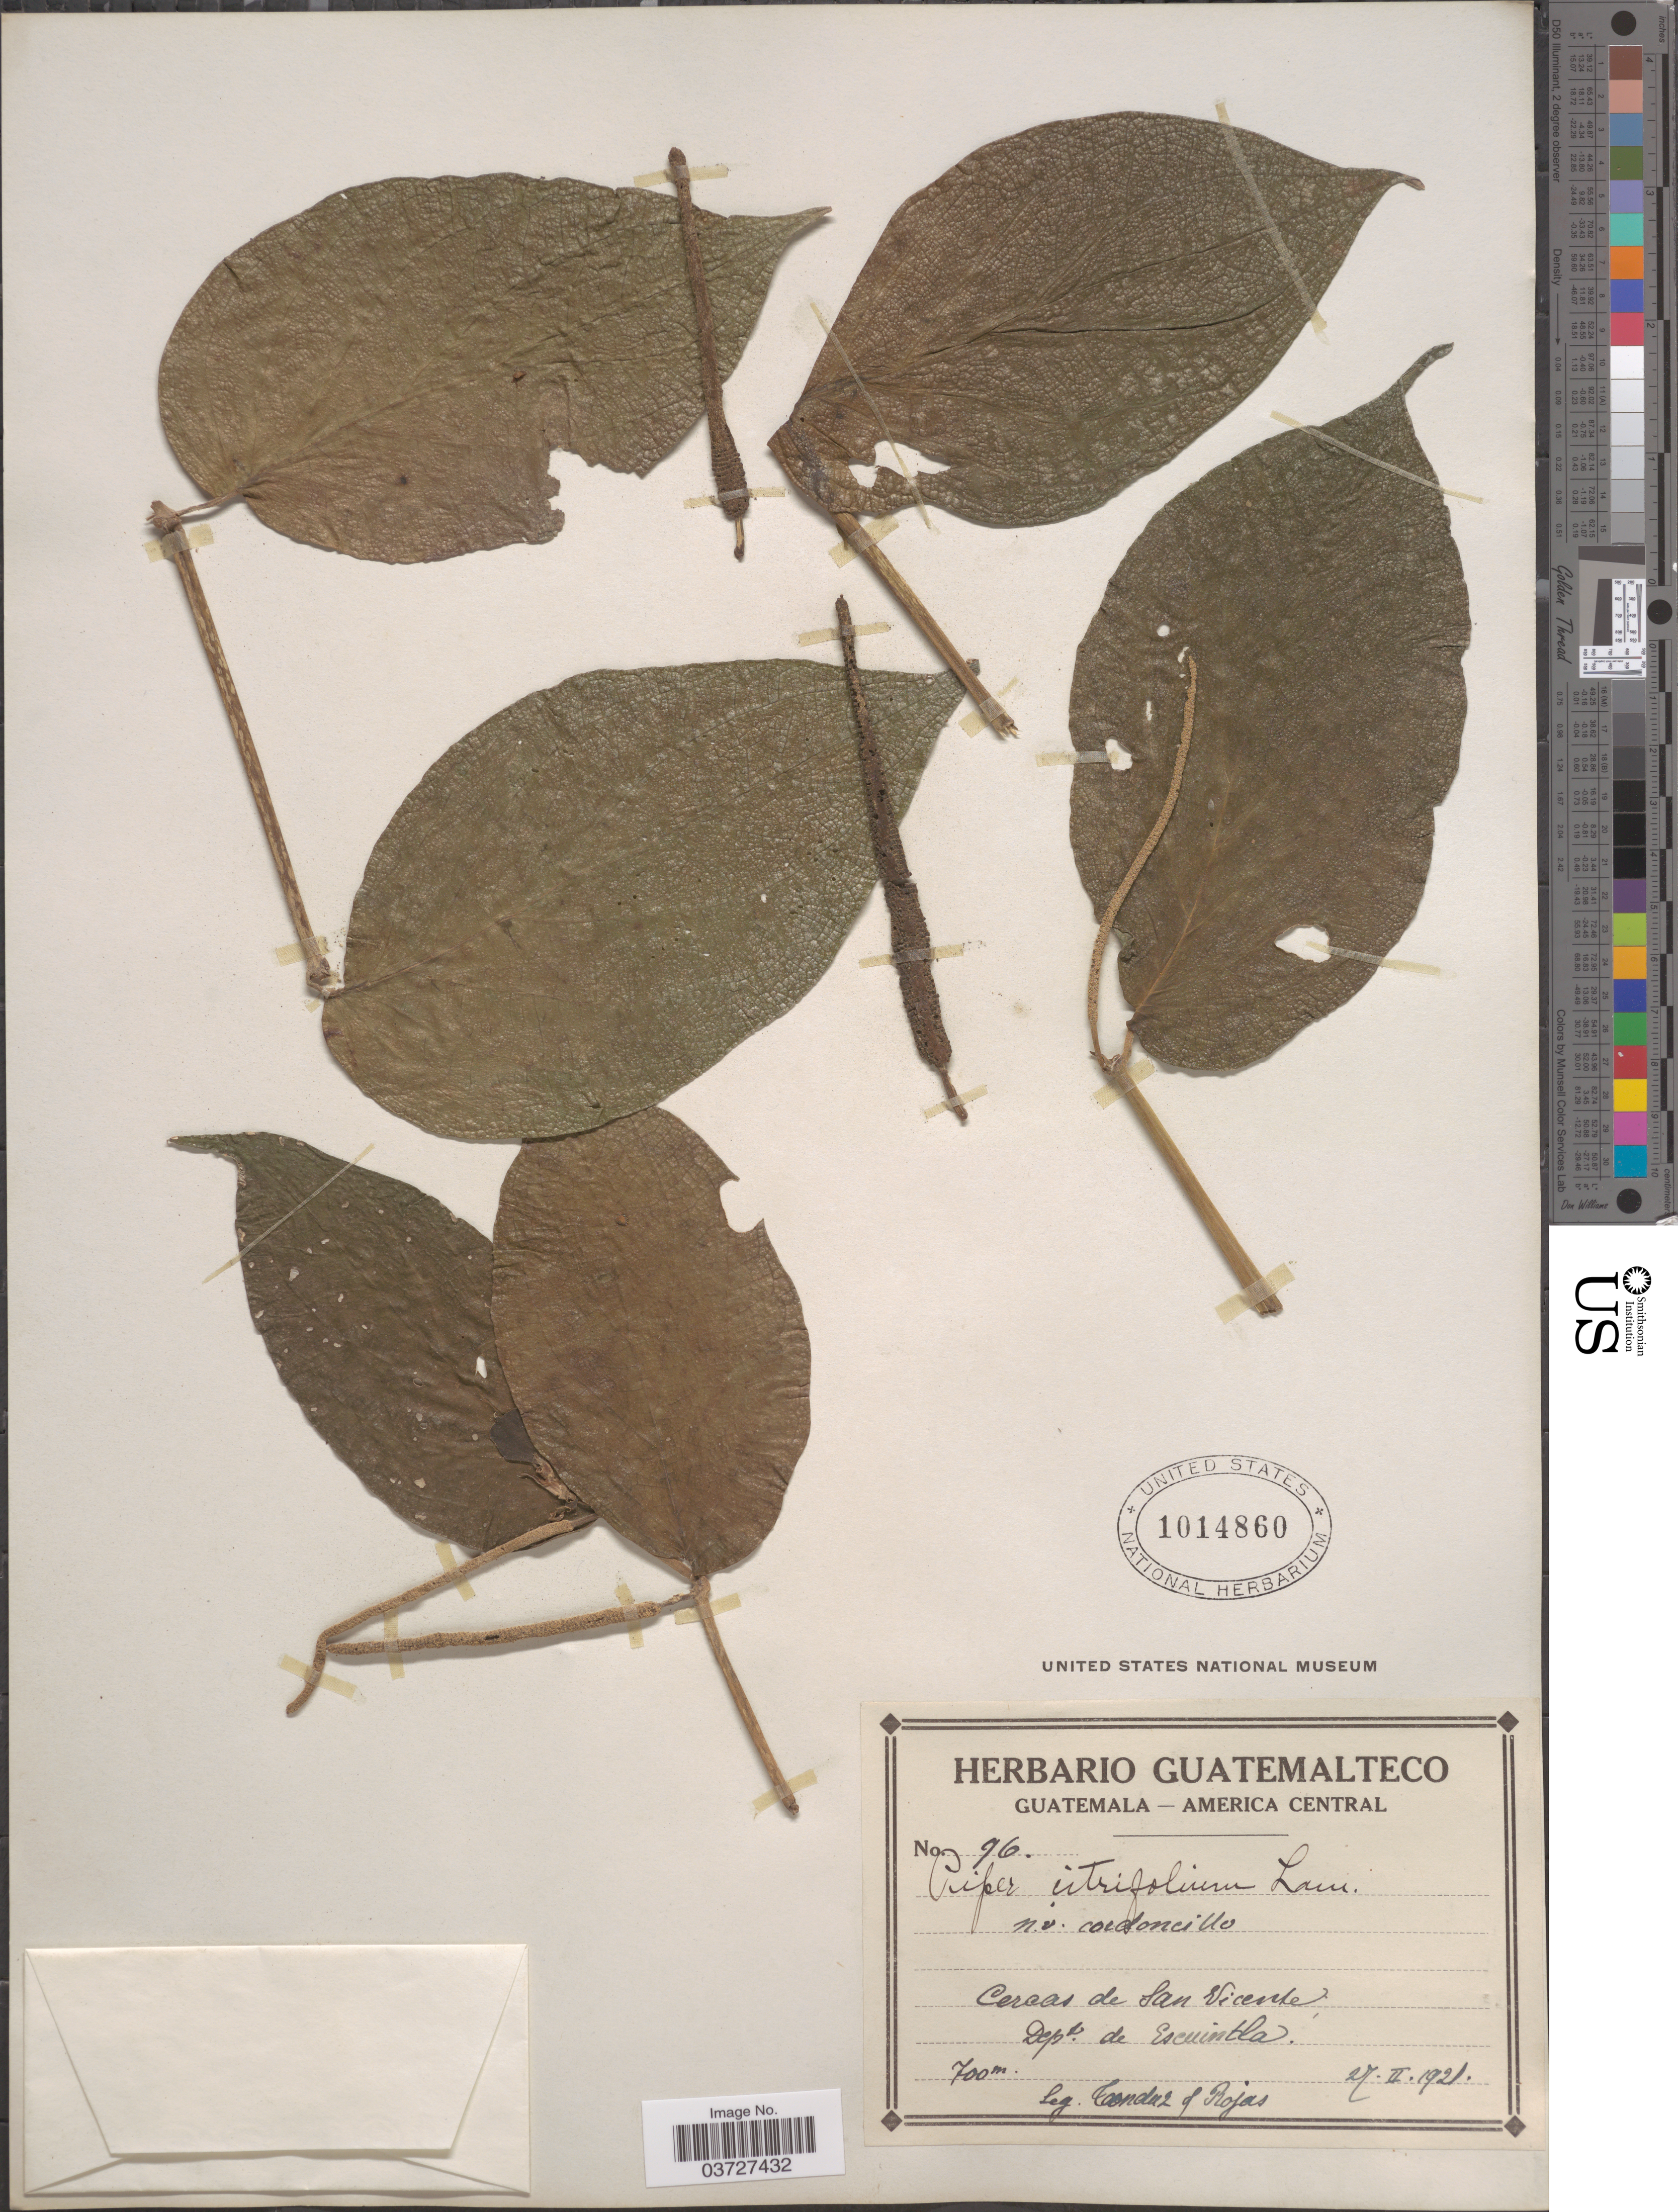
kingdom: Plantae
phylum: Tracheophyta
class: Magnoliopsida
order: Piperales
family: Piperaceae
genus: Piper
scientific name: Piper citrifolium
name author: Lam.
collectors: Tonduz & Rojas, --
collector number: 76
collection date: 1921-02-27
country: Guatemala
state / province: Escuintla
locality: Cercas de San Vicente. Dept. de Ecuintla.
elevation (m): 700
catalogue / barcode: US 1014860